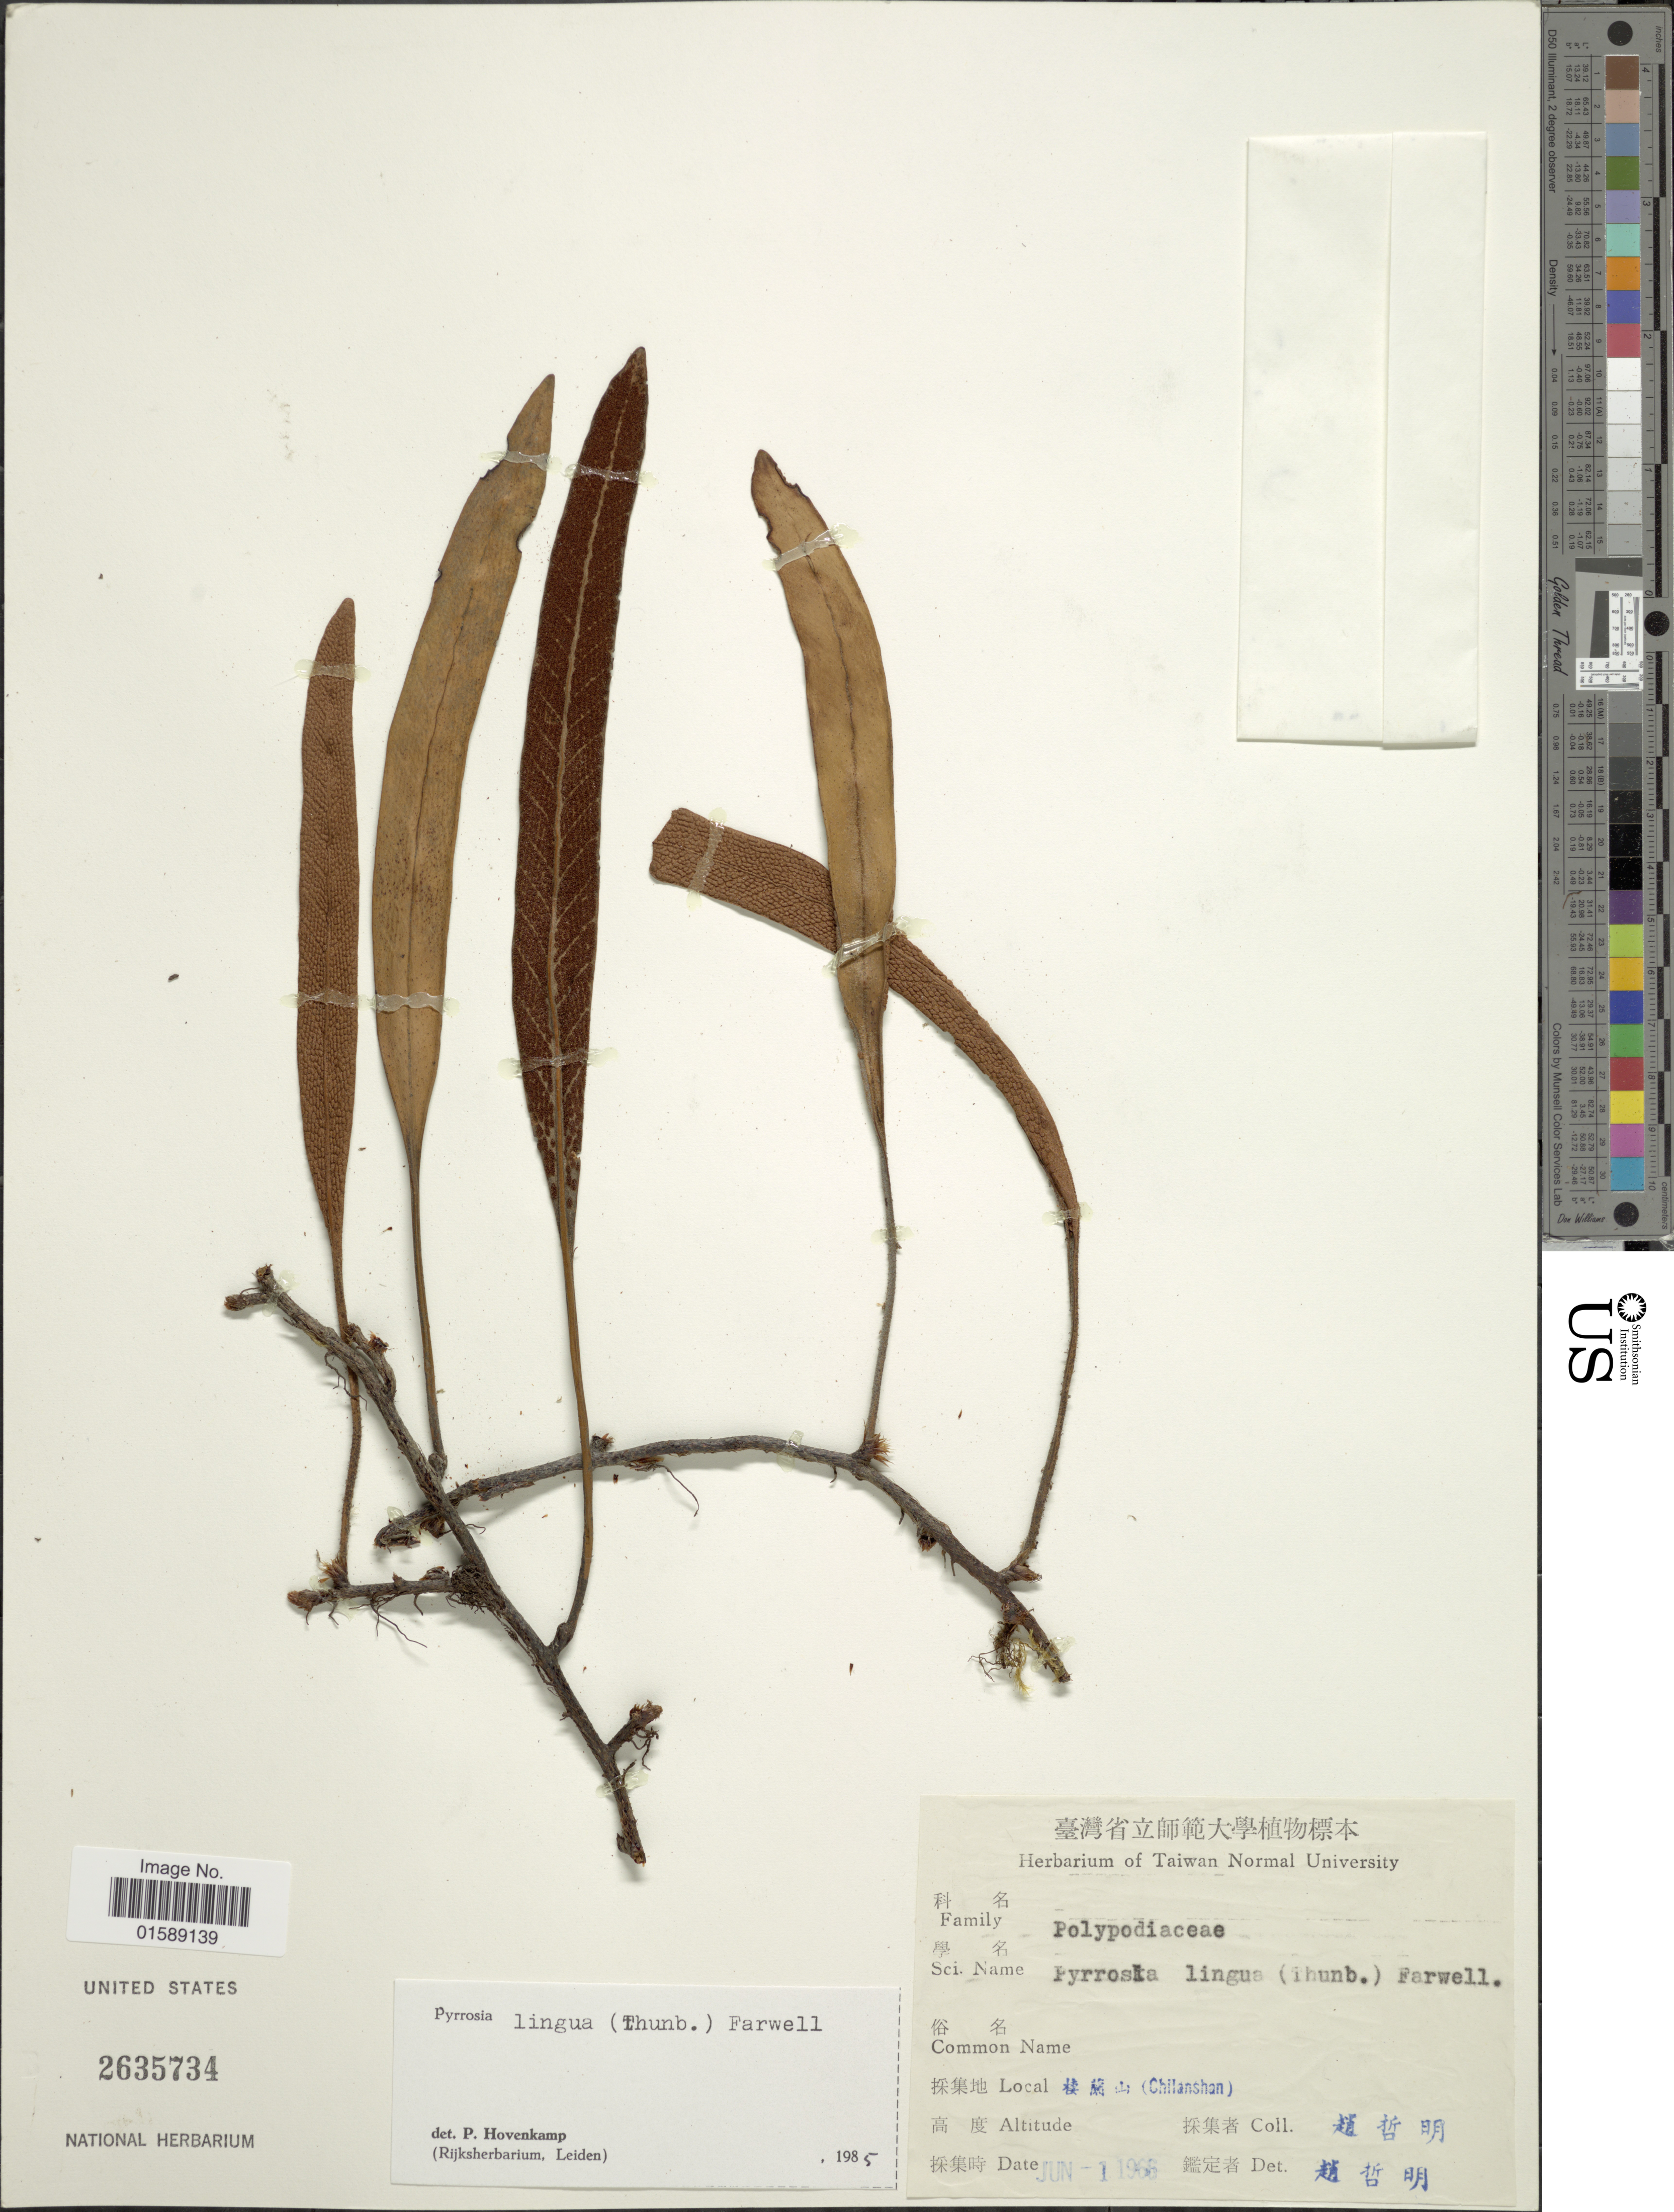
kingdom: Plantae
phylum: Tracheophyta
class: Polypodiopsida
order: Polypodiales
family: Polypodiaceae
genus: Pyrrosia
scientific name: Pyrrosia lingua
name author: (Thurb.) Farw.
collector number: X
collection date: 1966-06-01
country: Taiwan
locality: Chilanshan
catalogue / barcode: US 2635734